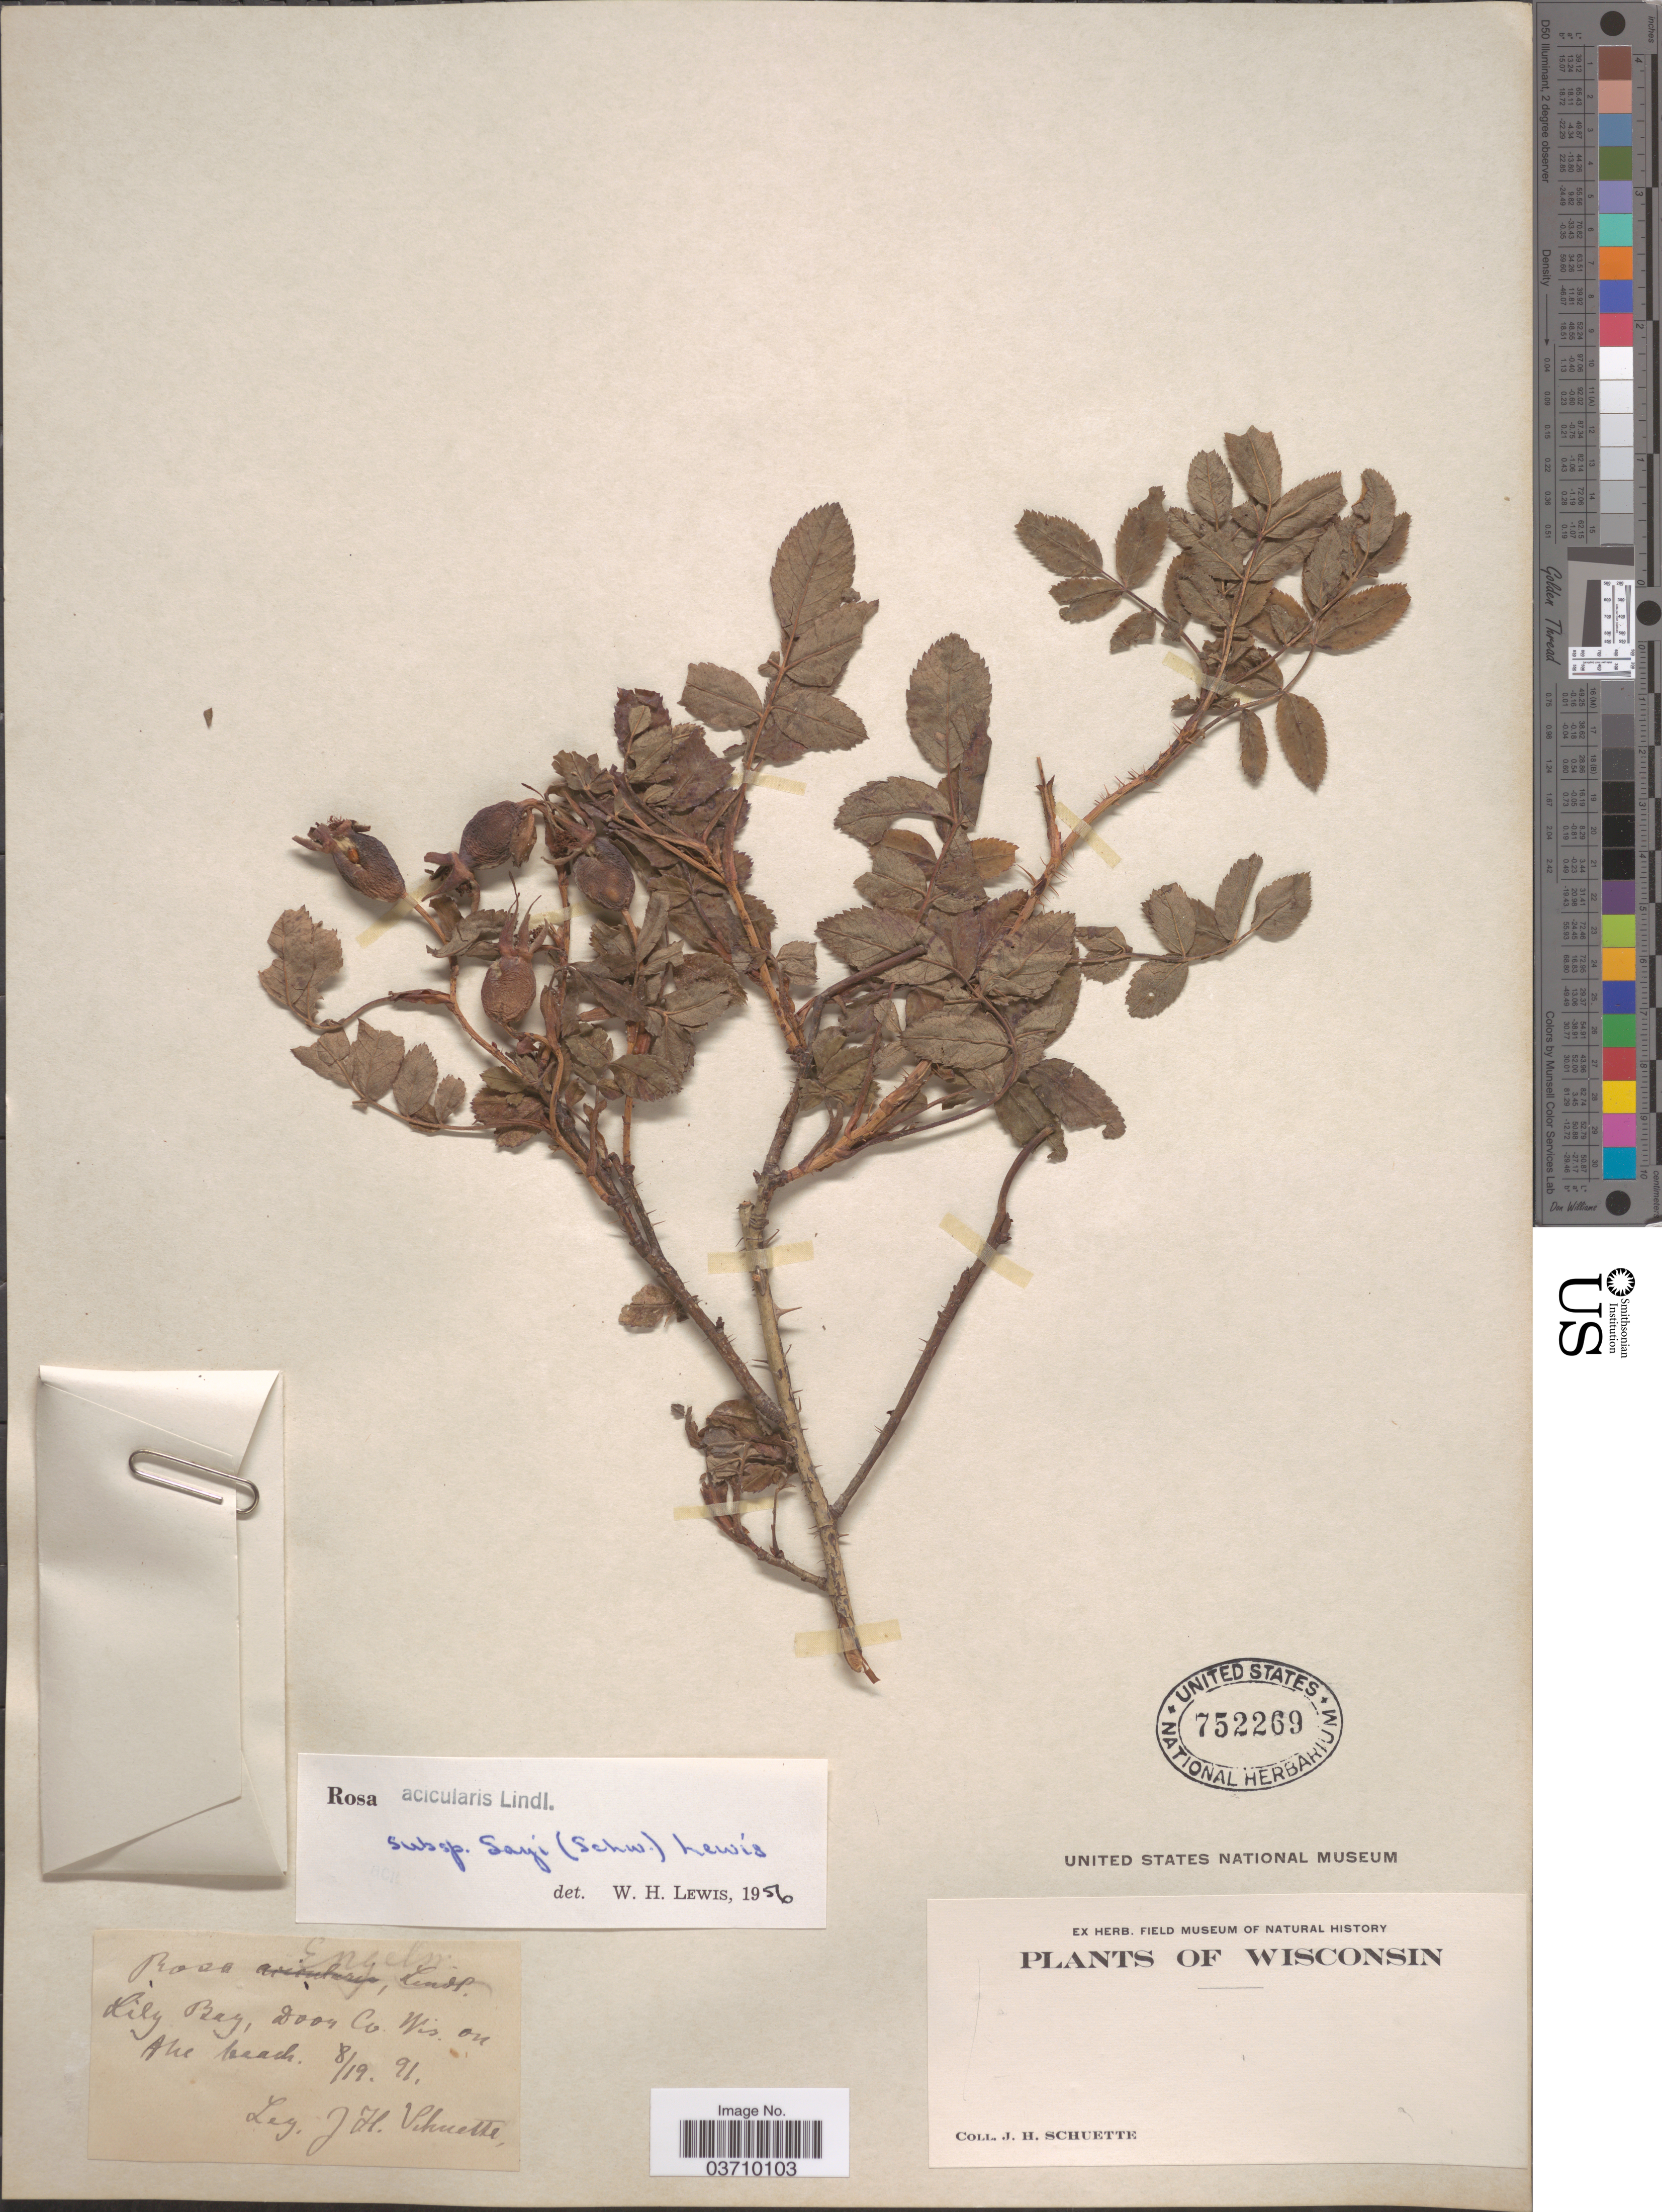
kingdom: Plantae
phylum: Tracheophyta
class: Magnoliopsida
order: Rosales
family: Rosaceae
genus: Rosa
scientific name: Rosa acicularis var. sayi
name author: (Schwein.) Rehder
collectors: J. H. Schuette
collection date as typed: Transcribed d/m/y: 19/8/91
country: United States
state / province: Wisconsin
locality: Lily Bay, Door Co. On the beach.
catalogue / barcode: US 752269